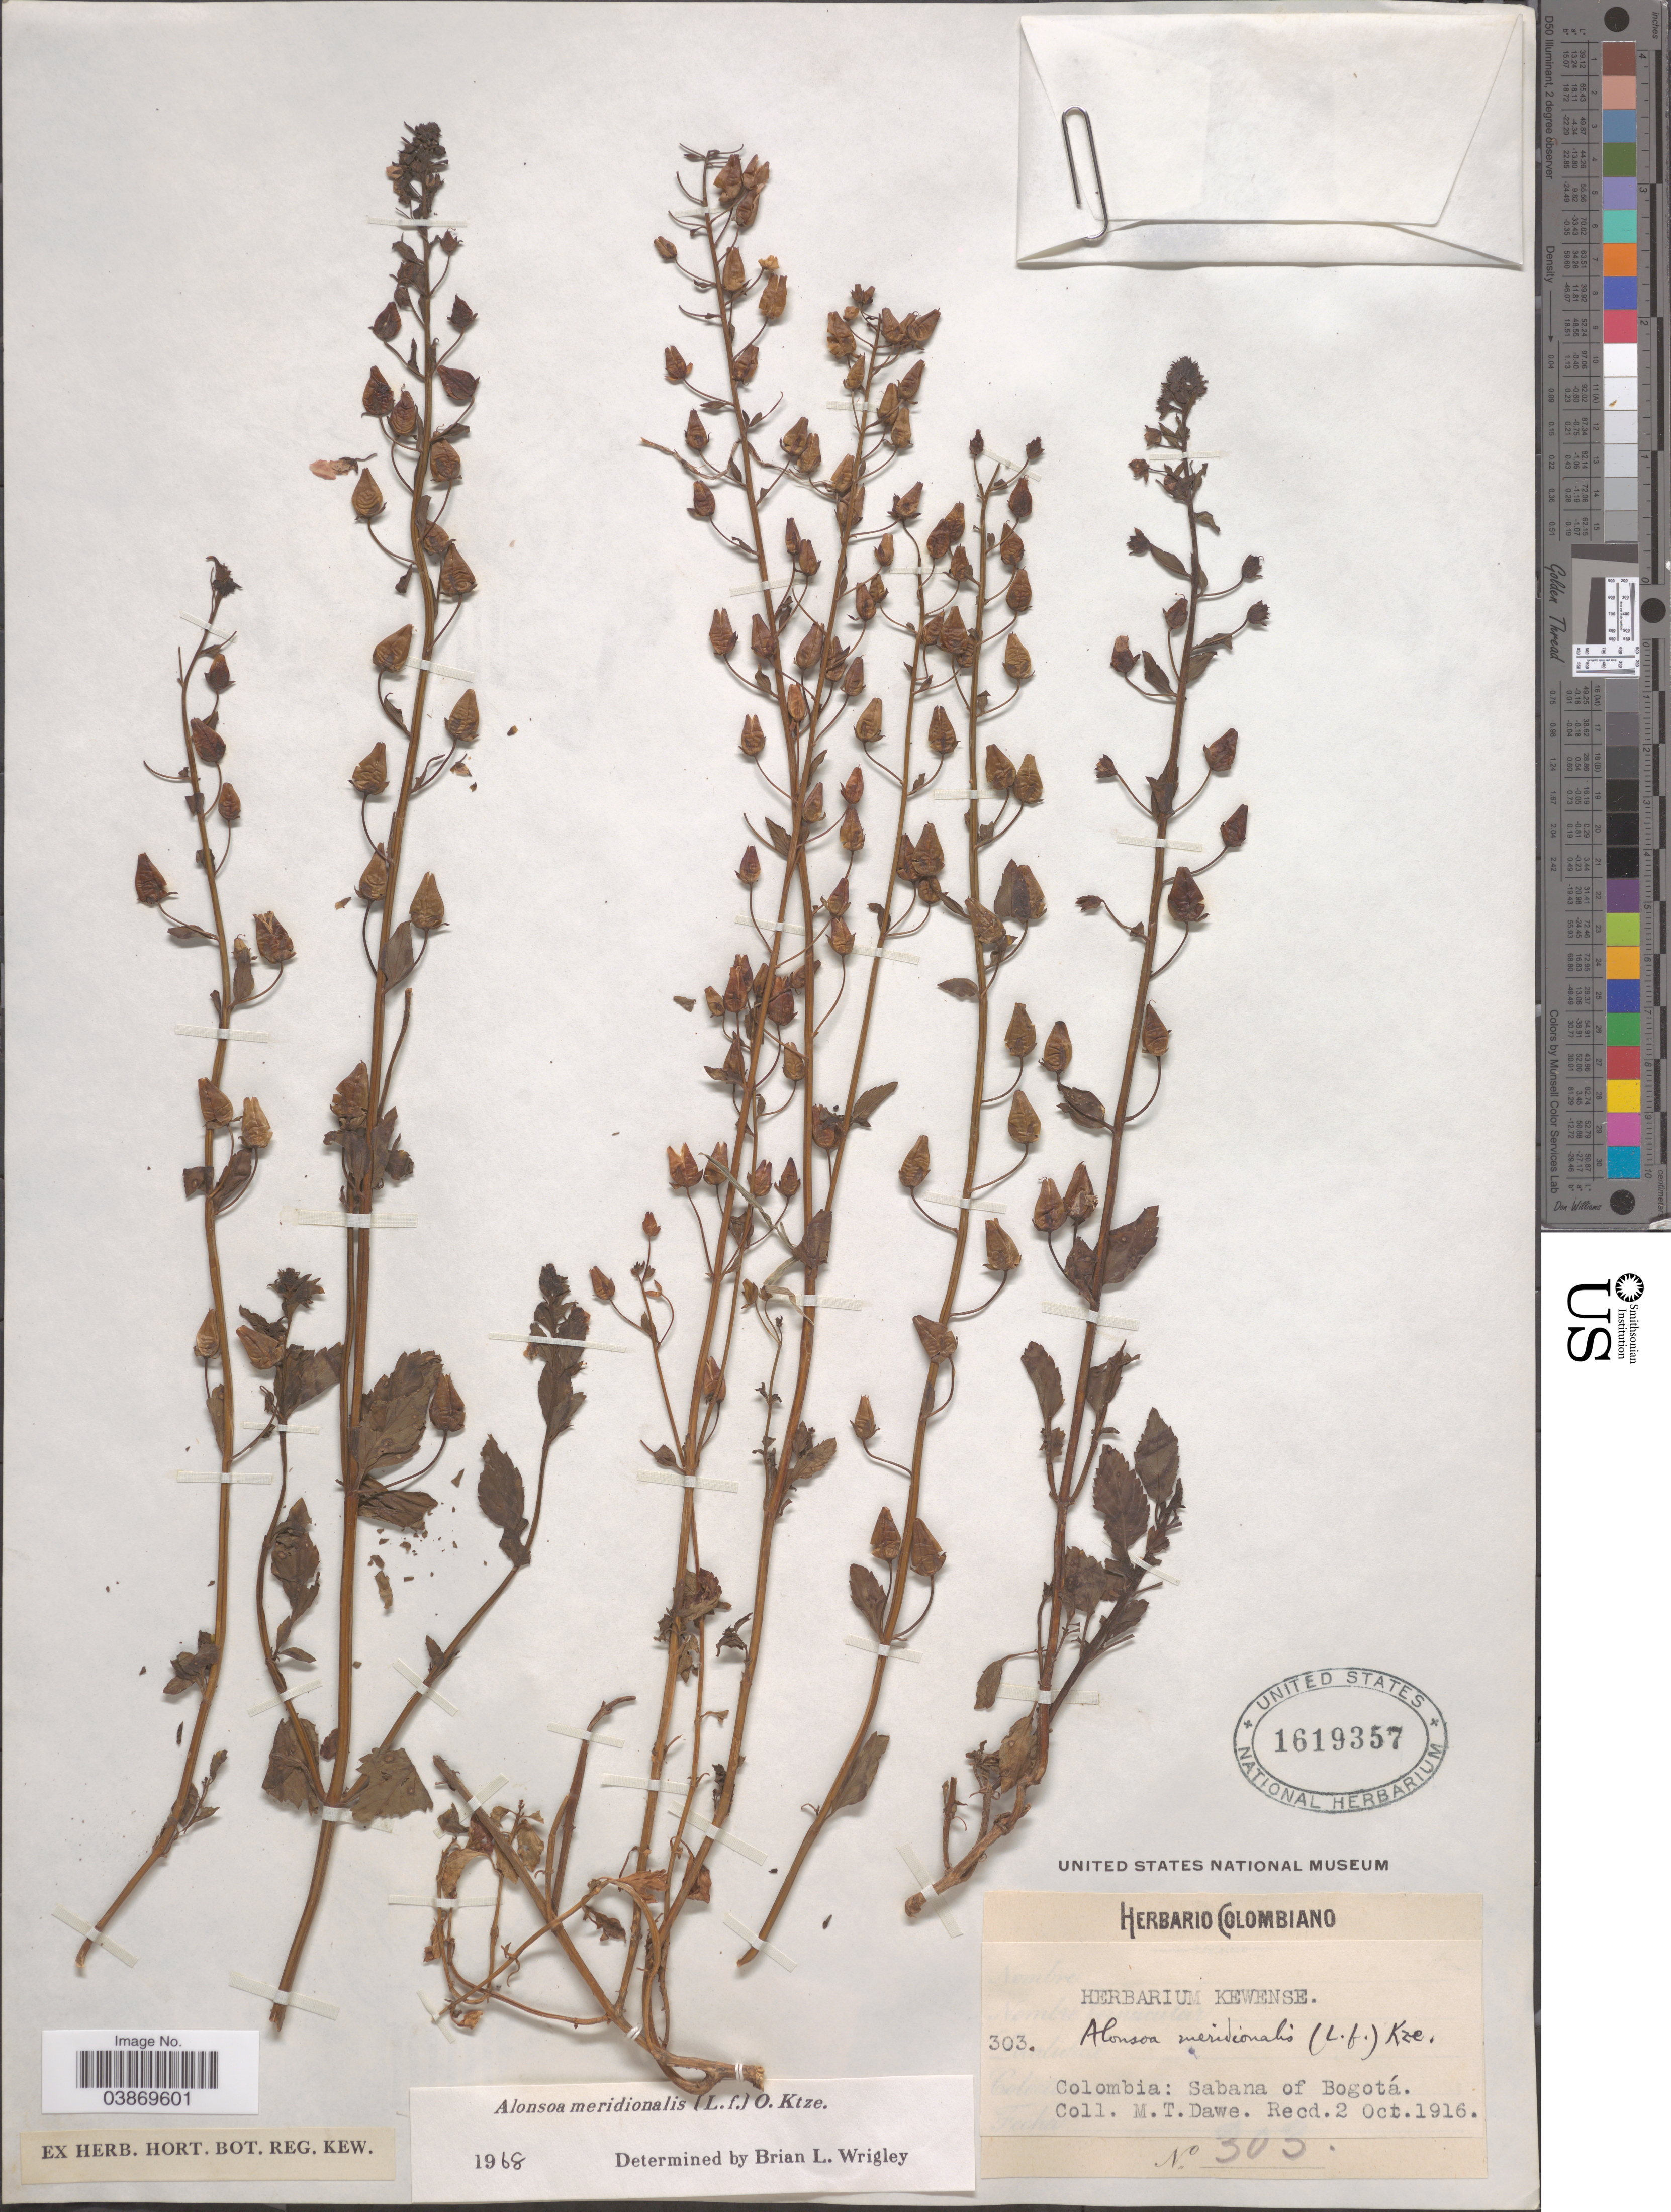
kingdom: Plantae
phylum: Tracheophyta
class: Magnoliopsida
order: Lamiales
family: Scrophulariaceae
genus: Alonsoa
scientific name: Alonsoa meridionalis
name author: (L. f.) Kuntze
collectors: M. T. Dawe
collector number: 303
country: Colombia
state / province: Bogota D.C.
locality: Sabana of Bogotá.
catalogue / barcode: US 1619357